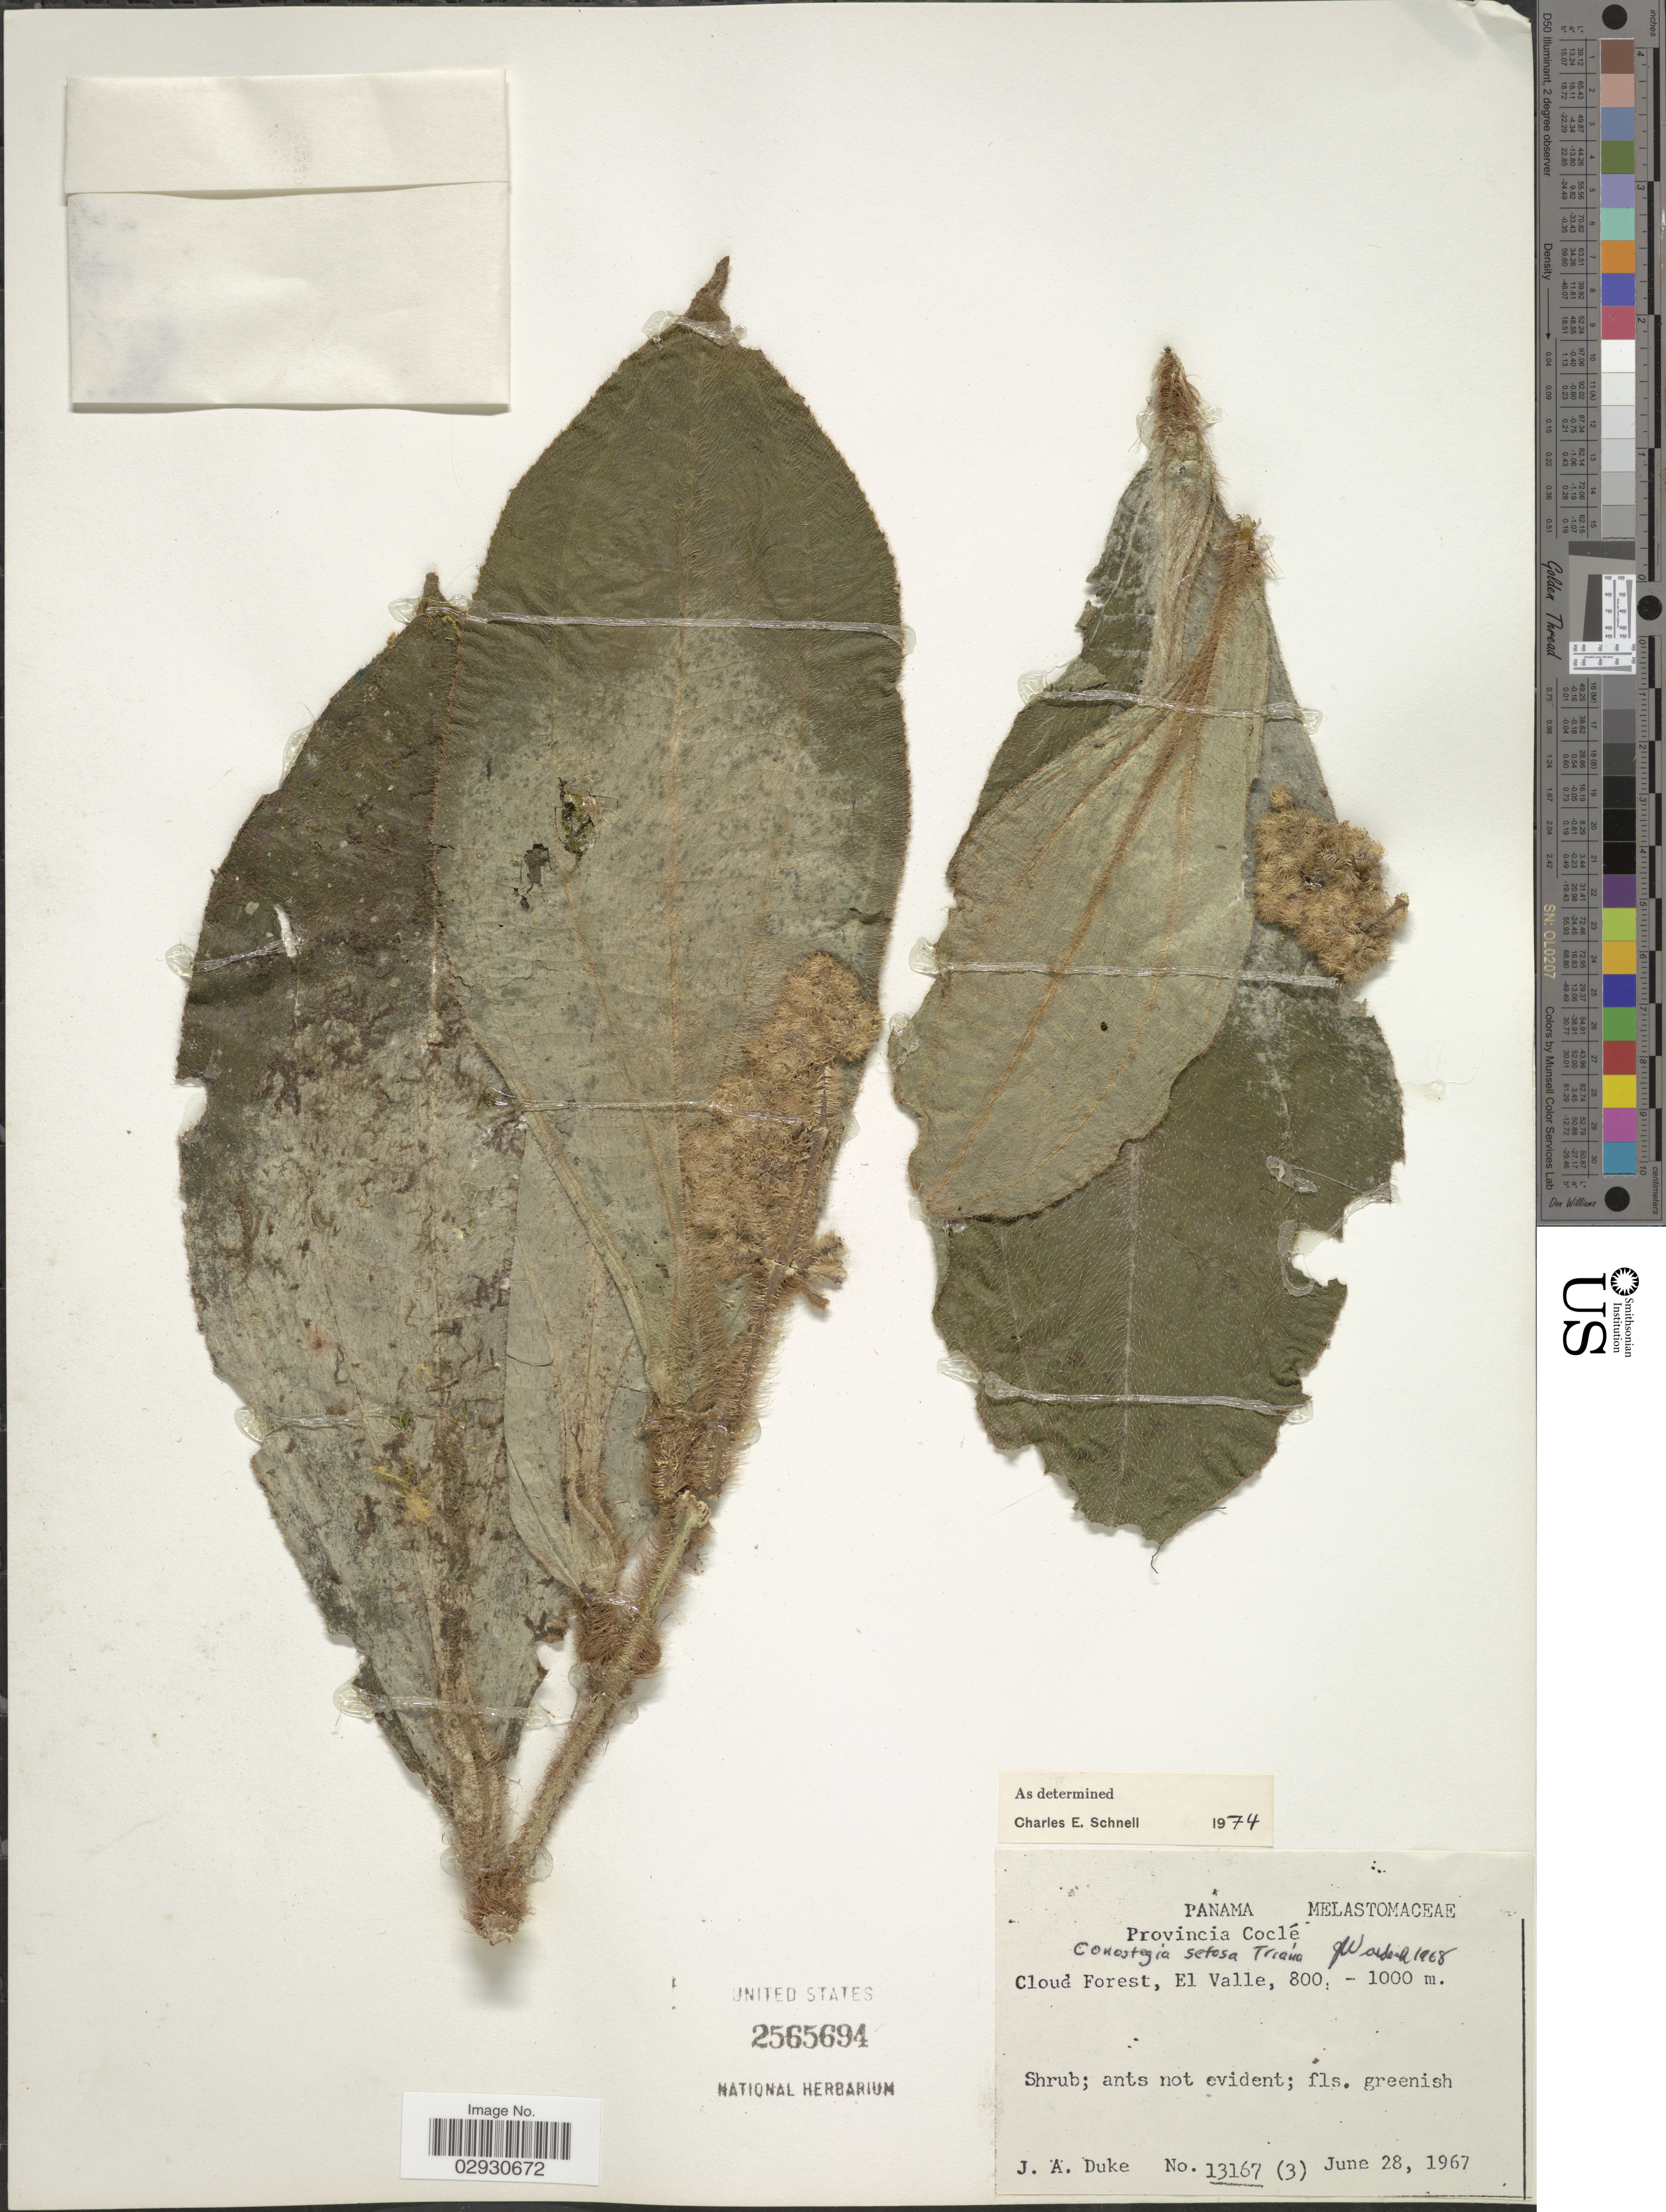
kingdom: Plantae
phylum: Tracheophyta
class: Magnoliopsida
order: Myrtales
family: Melastomataceae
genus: Conostegia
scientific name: Conostegia setosa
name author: Triana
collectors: J. A. Duke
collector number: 13167(3)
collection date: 1967-06-28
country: Panama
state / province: Coclé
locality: Provincia Coclé. Cloud Forest, El Valle.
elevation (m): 800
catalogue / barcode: US 2565694